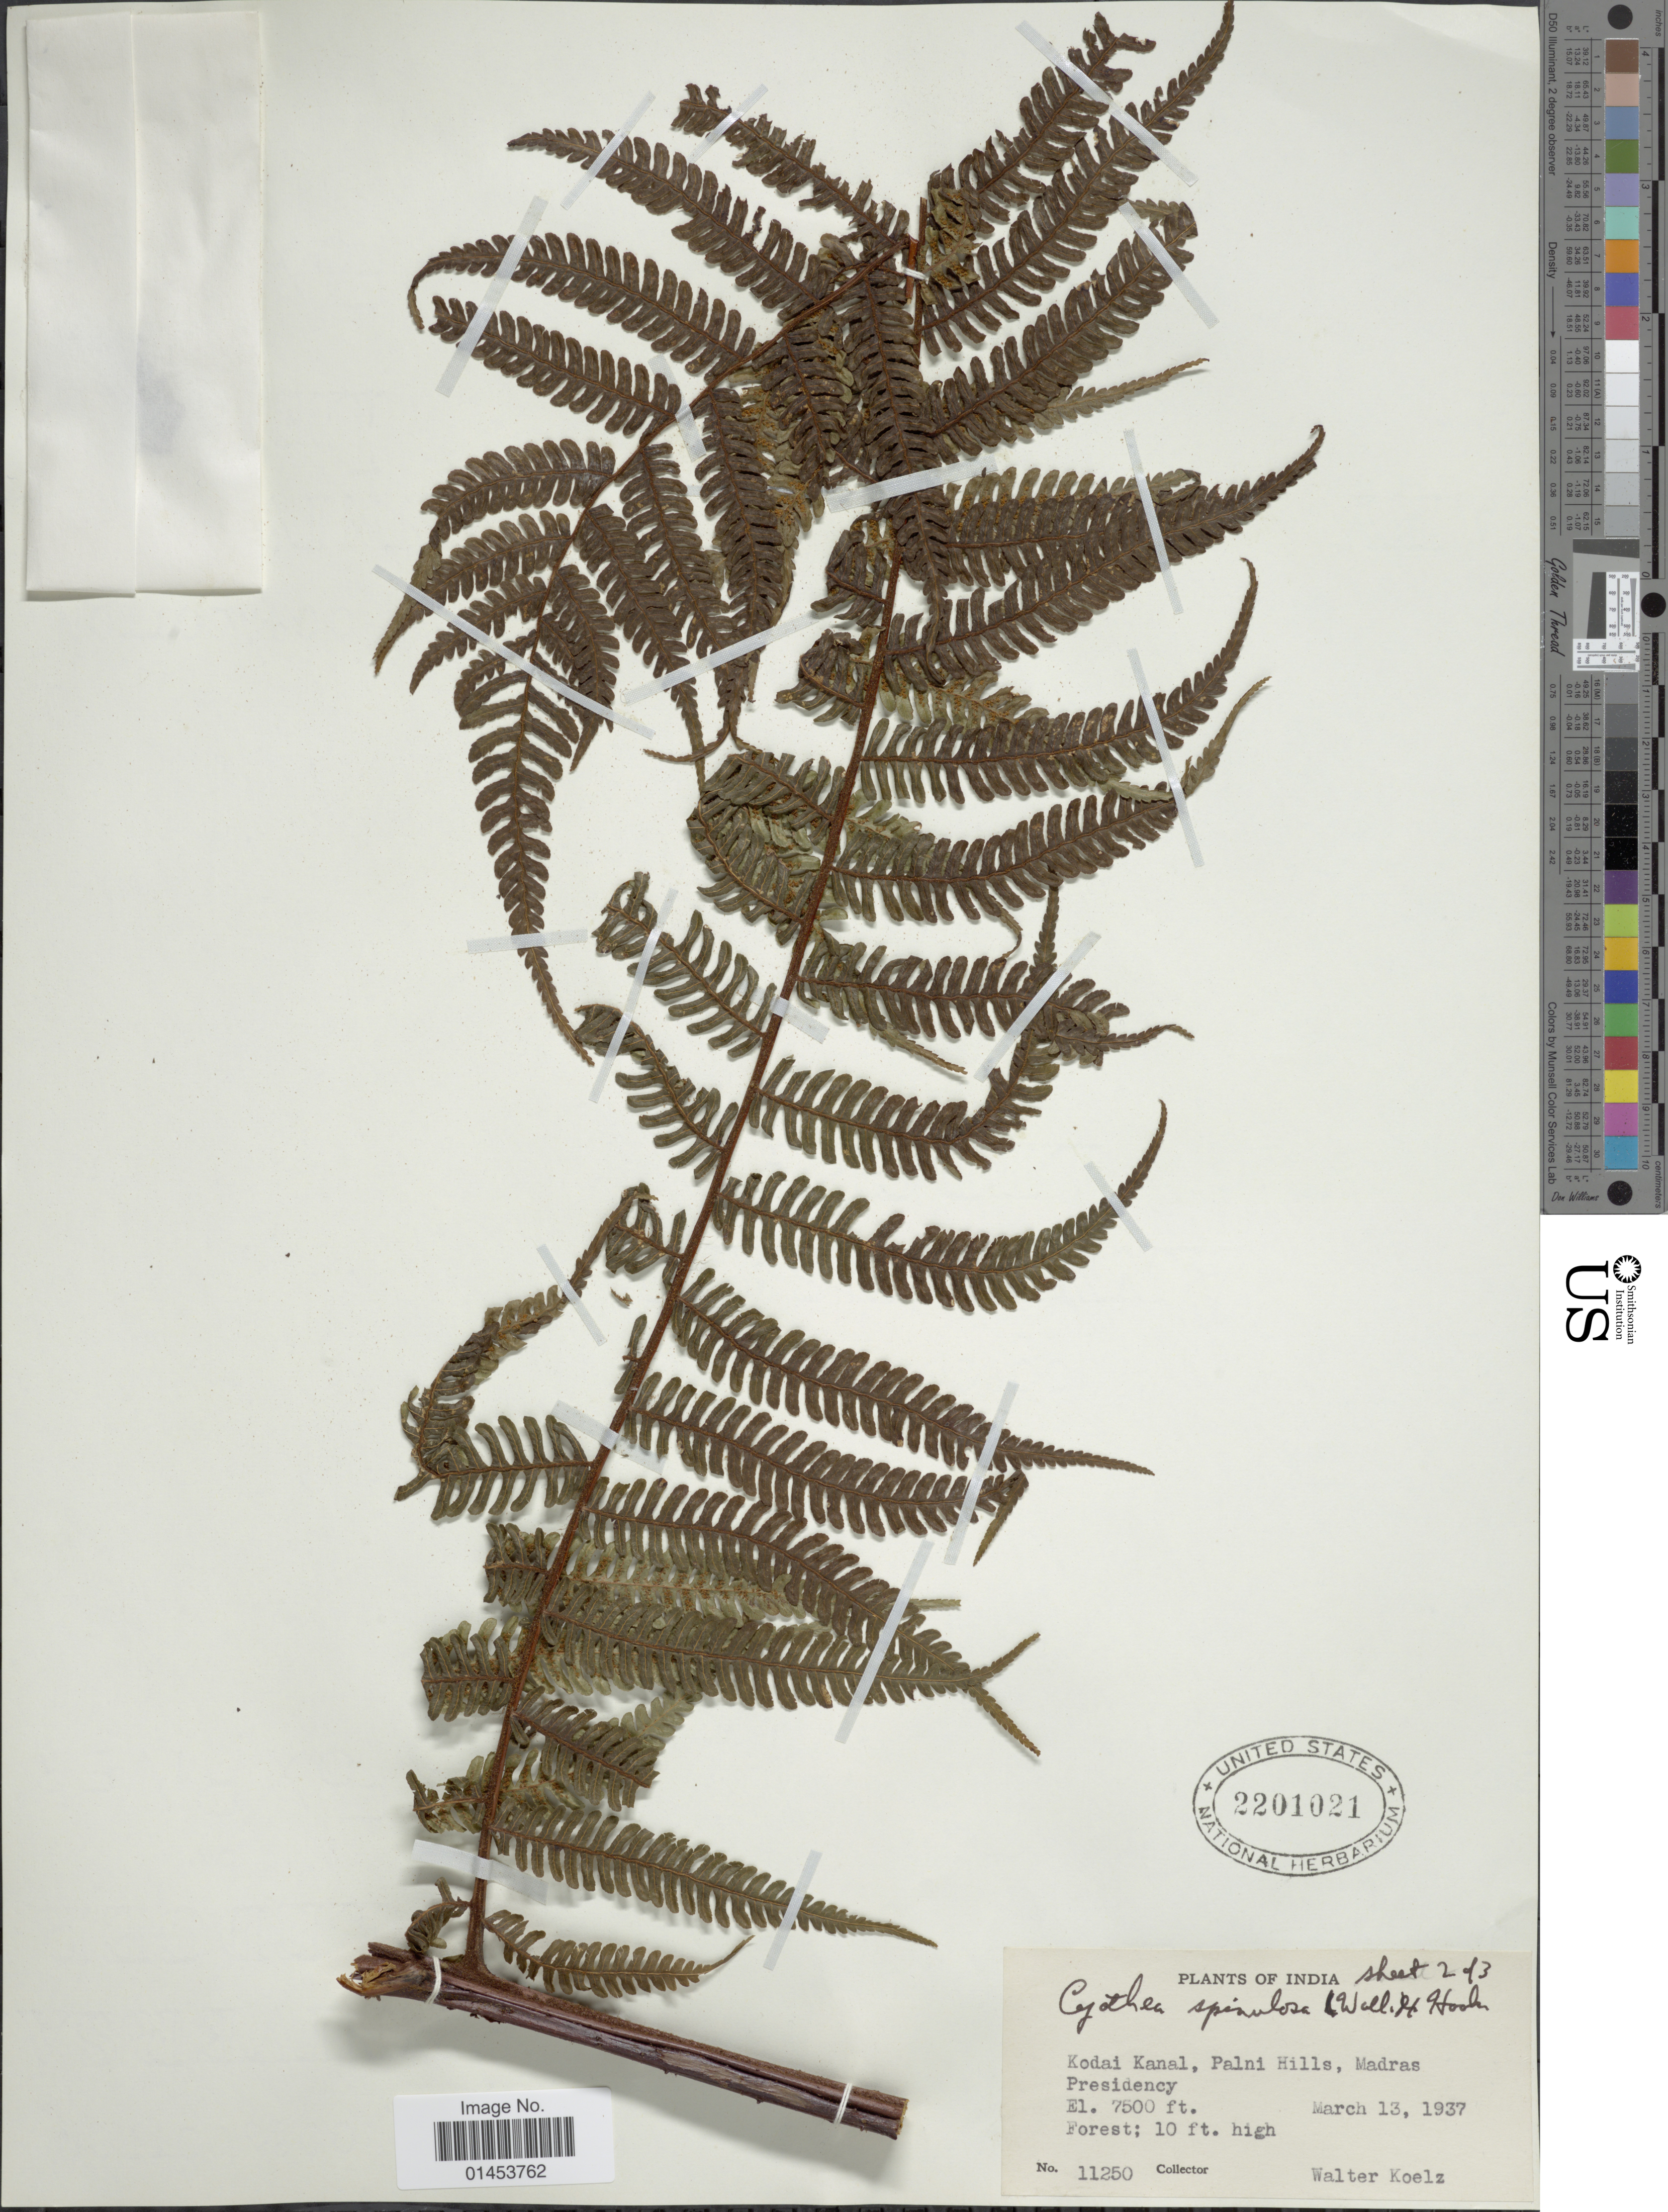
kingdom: Plantae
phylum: Tracheophyta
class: Polypodiopsida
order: Cyatheales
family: Cyatheaceae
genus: Cyathea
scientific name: Cyathea spinulosa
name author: Wall. ex Hook.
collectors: W. N. Koelz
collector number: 11250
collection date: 1937-03-13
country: India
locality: India, Kodai Kanal, Palni Hills, Madras Presidency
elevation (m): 2286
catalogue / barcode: US 2201021